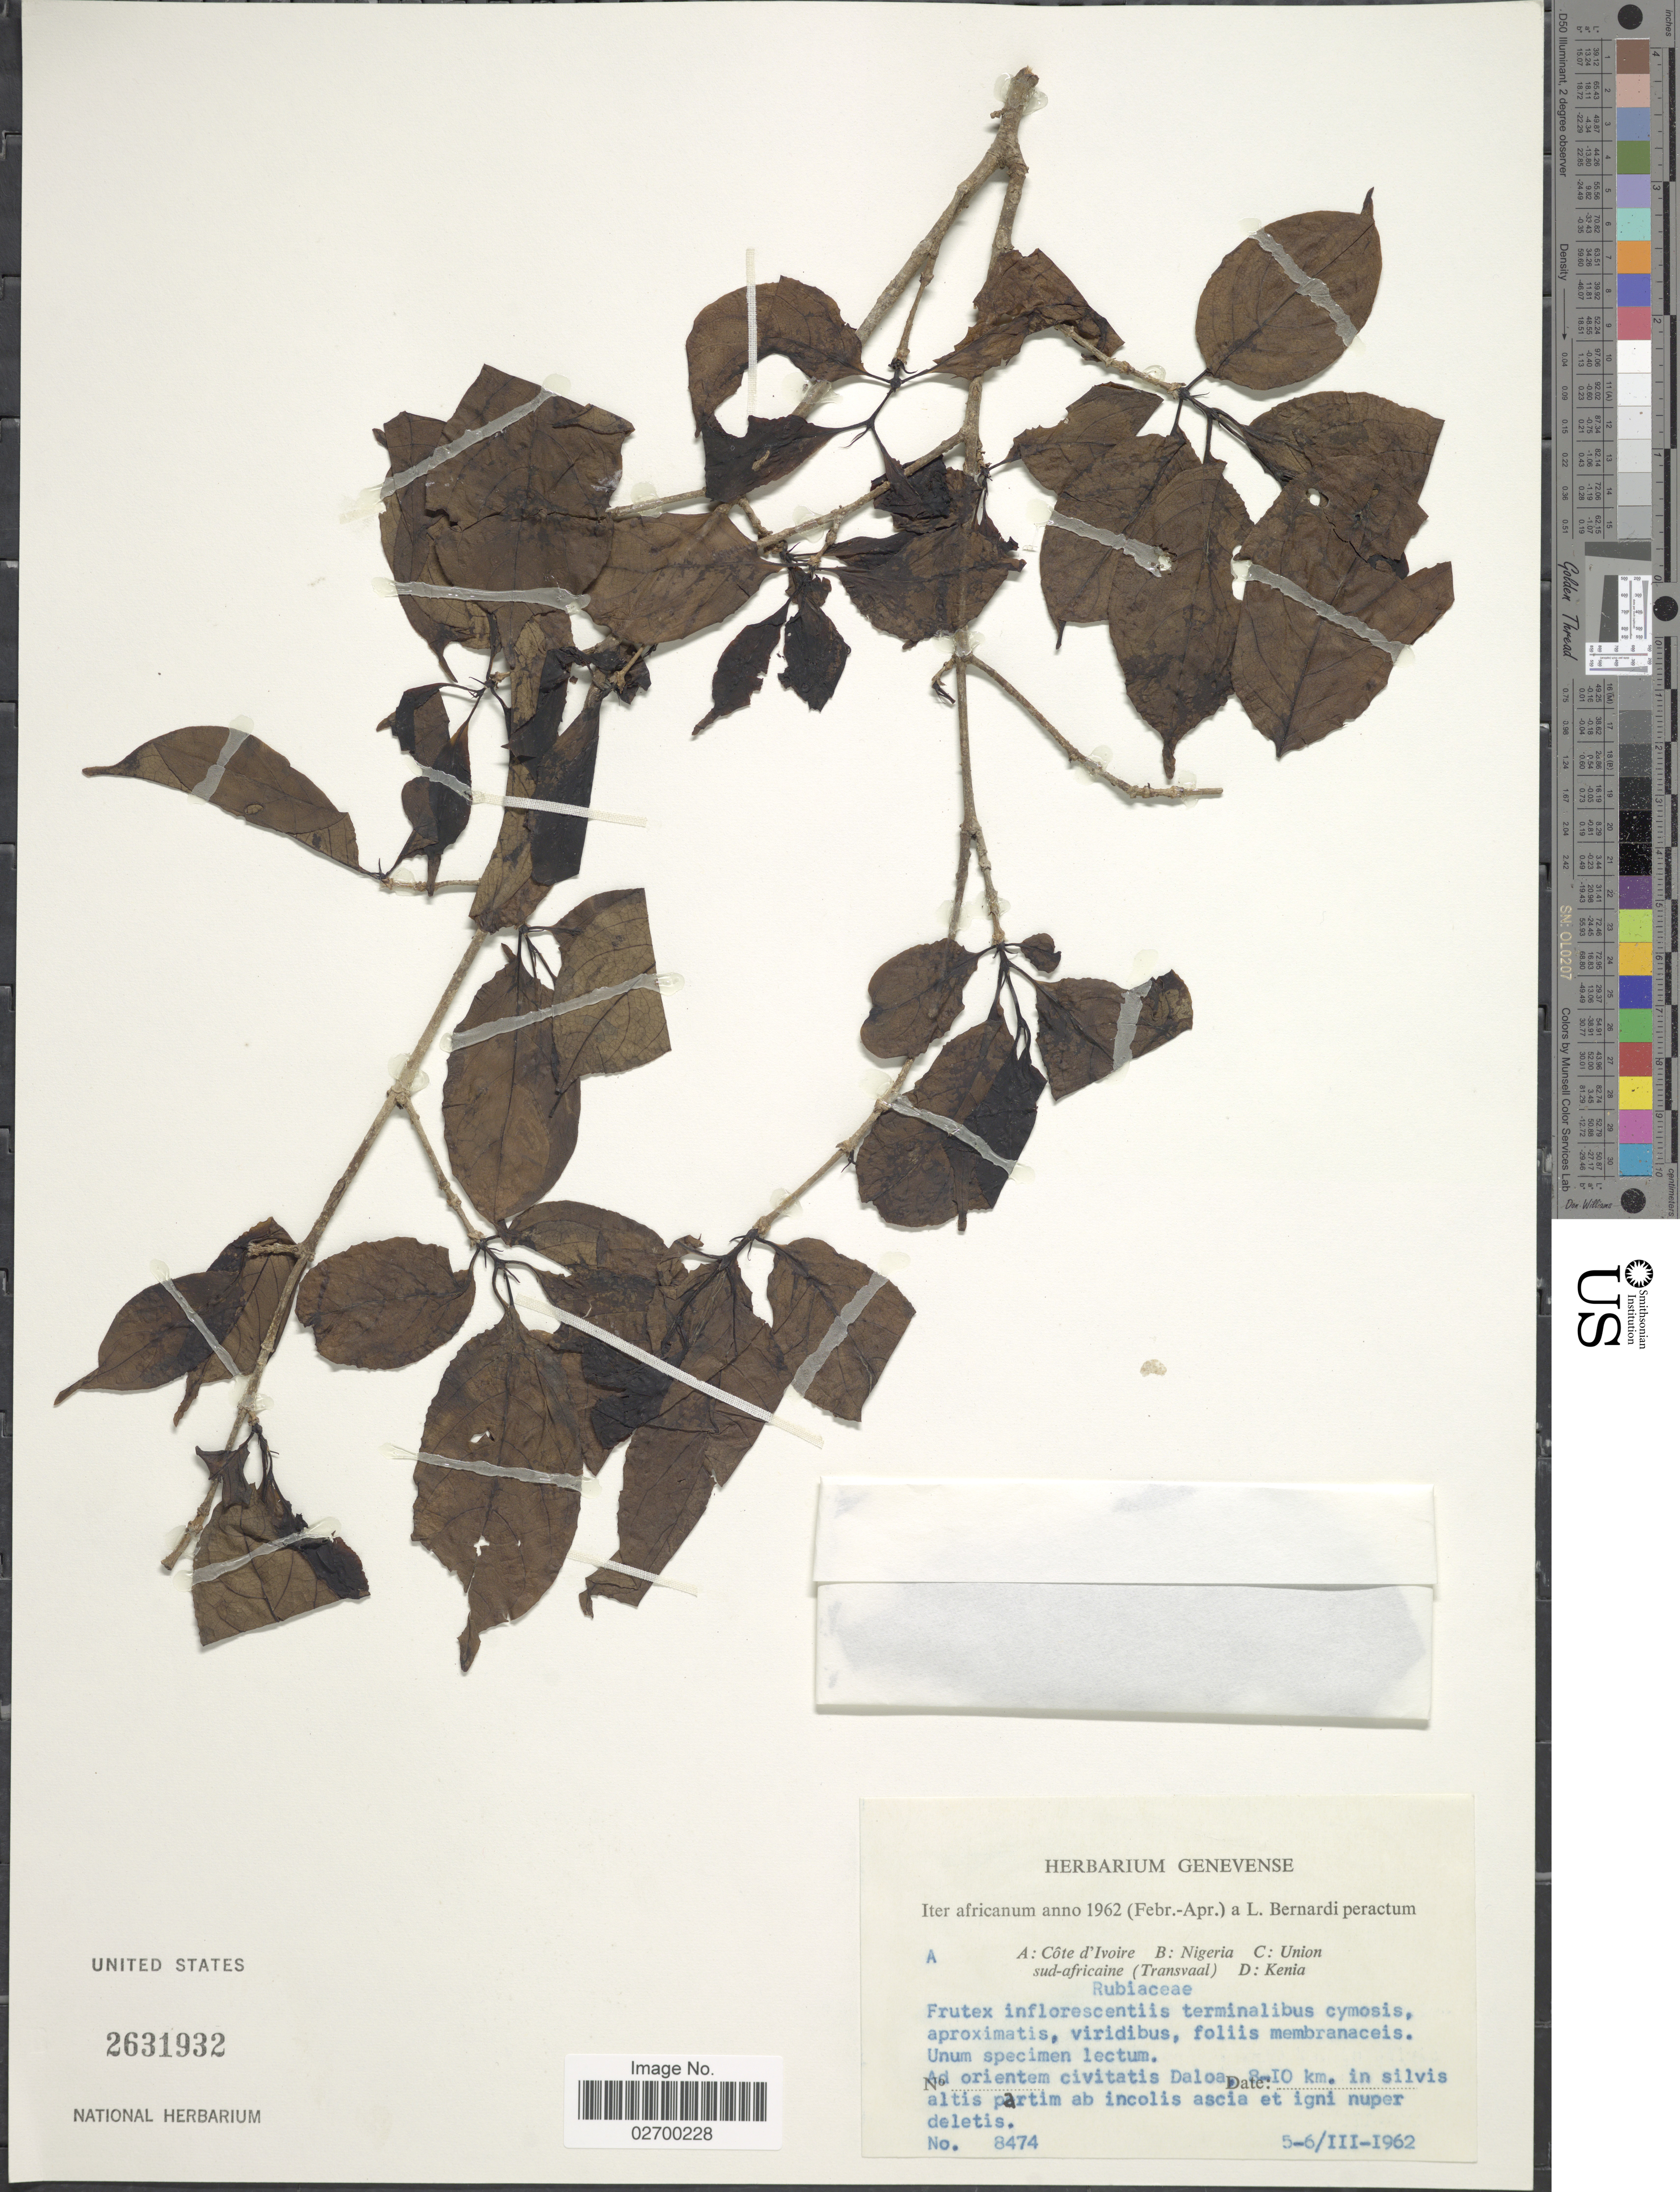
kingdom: Plantae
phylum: Tracheophyta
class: Magnoliopsida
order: Gentianales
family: Rubiaceae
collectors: L. Bernardi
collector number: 8474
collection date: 1962-03-05/1962-03-06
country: Ivory Coast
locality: Cote d'Ivoire, Ad orientem civitatis Daloa 8-10 km. in silvis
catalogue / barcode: US 2631932